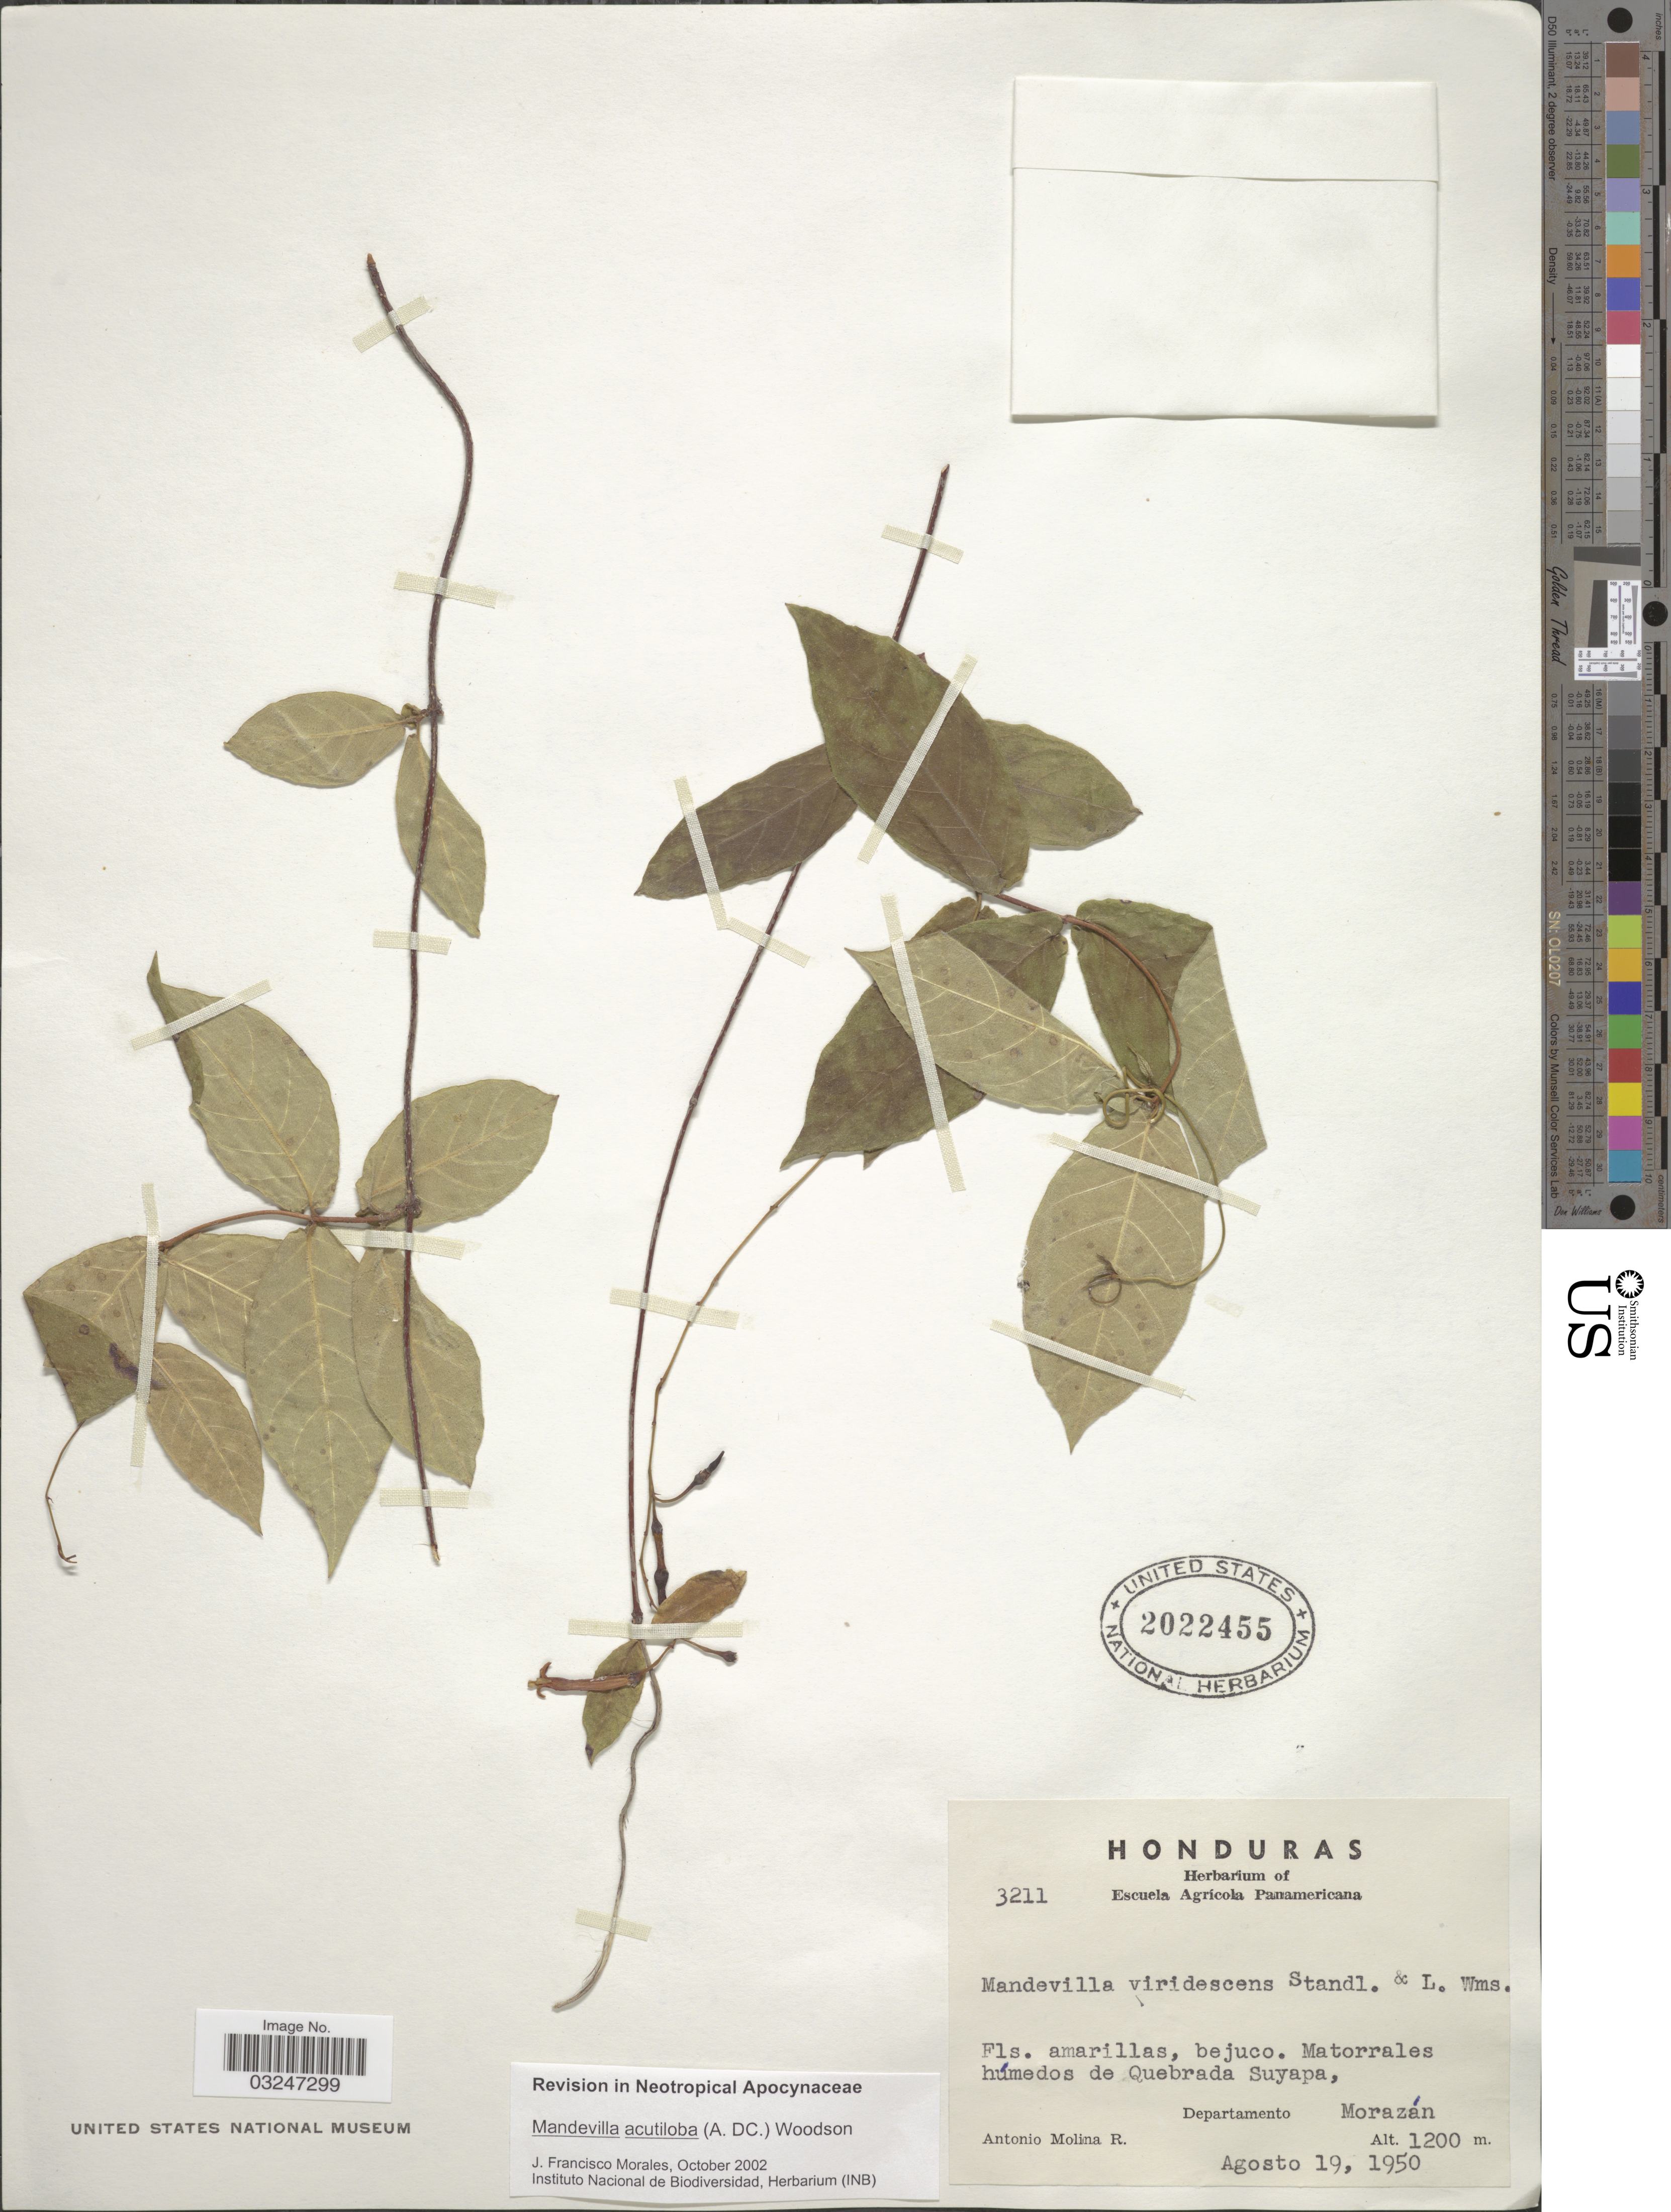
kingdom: Plantae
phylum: Tracheophyta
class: Magnoliopsida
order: Gentianales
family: Apocynaceae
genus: Mandevilla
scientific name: Mandevilla acutiloba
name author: (A. DC.) Woodson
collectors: A. Molina R.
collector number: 3211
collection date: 1950-08-19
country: Honduras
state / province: Fco. Morazán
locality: Matorrales húmedos de Quebrada Suyapa, Departamento Morazán.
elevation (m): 1200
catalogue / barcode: US 2022455